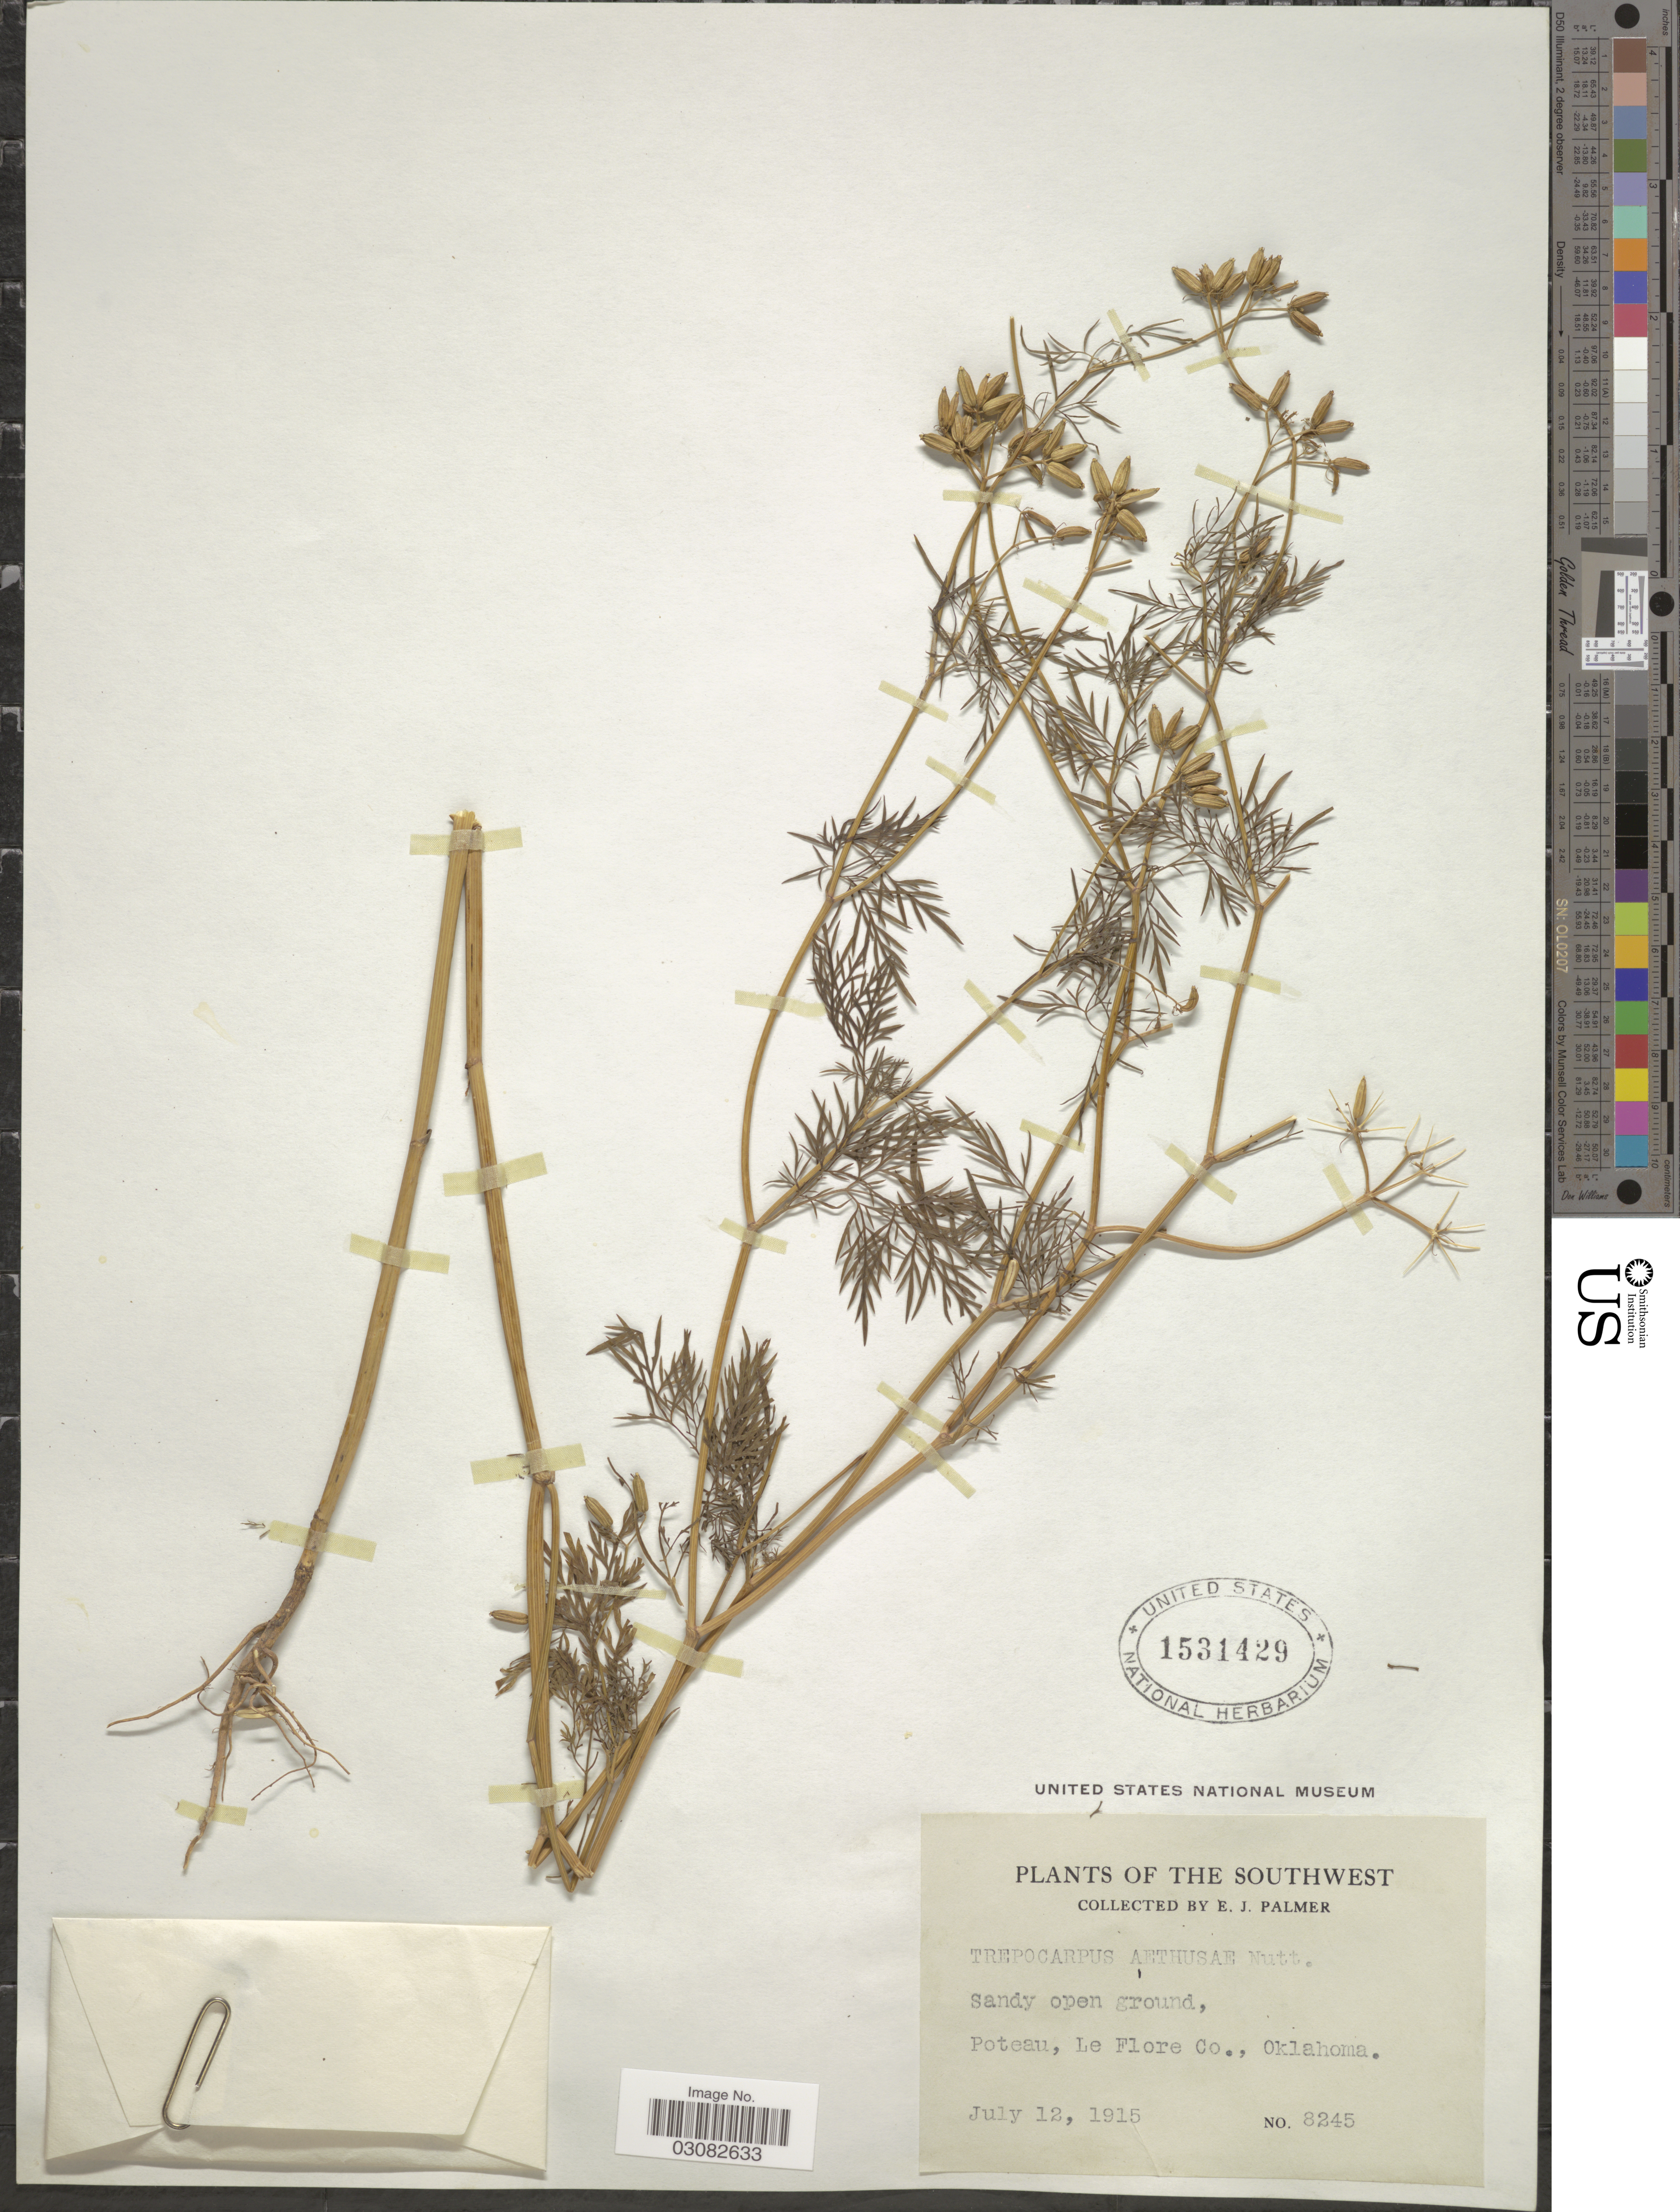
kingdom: Plantae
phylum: Tracheophyta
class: Magnoliopsida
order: Apiales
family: Apiaceae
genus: Trepocarpus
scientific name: Trepocarpus aethusae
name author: Nutt. ex DC.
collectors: E. J. Palmer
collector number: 8245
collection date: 1915-07-12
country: United States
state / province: Oklahoma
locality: Poteau, Le Flore Co.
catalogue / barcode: US 1531429